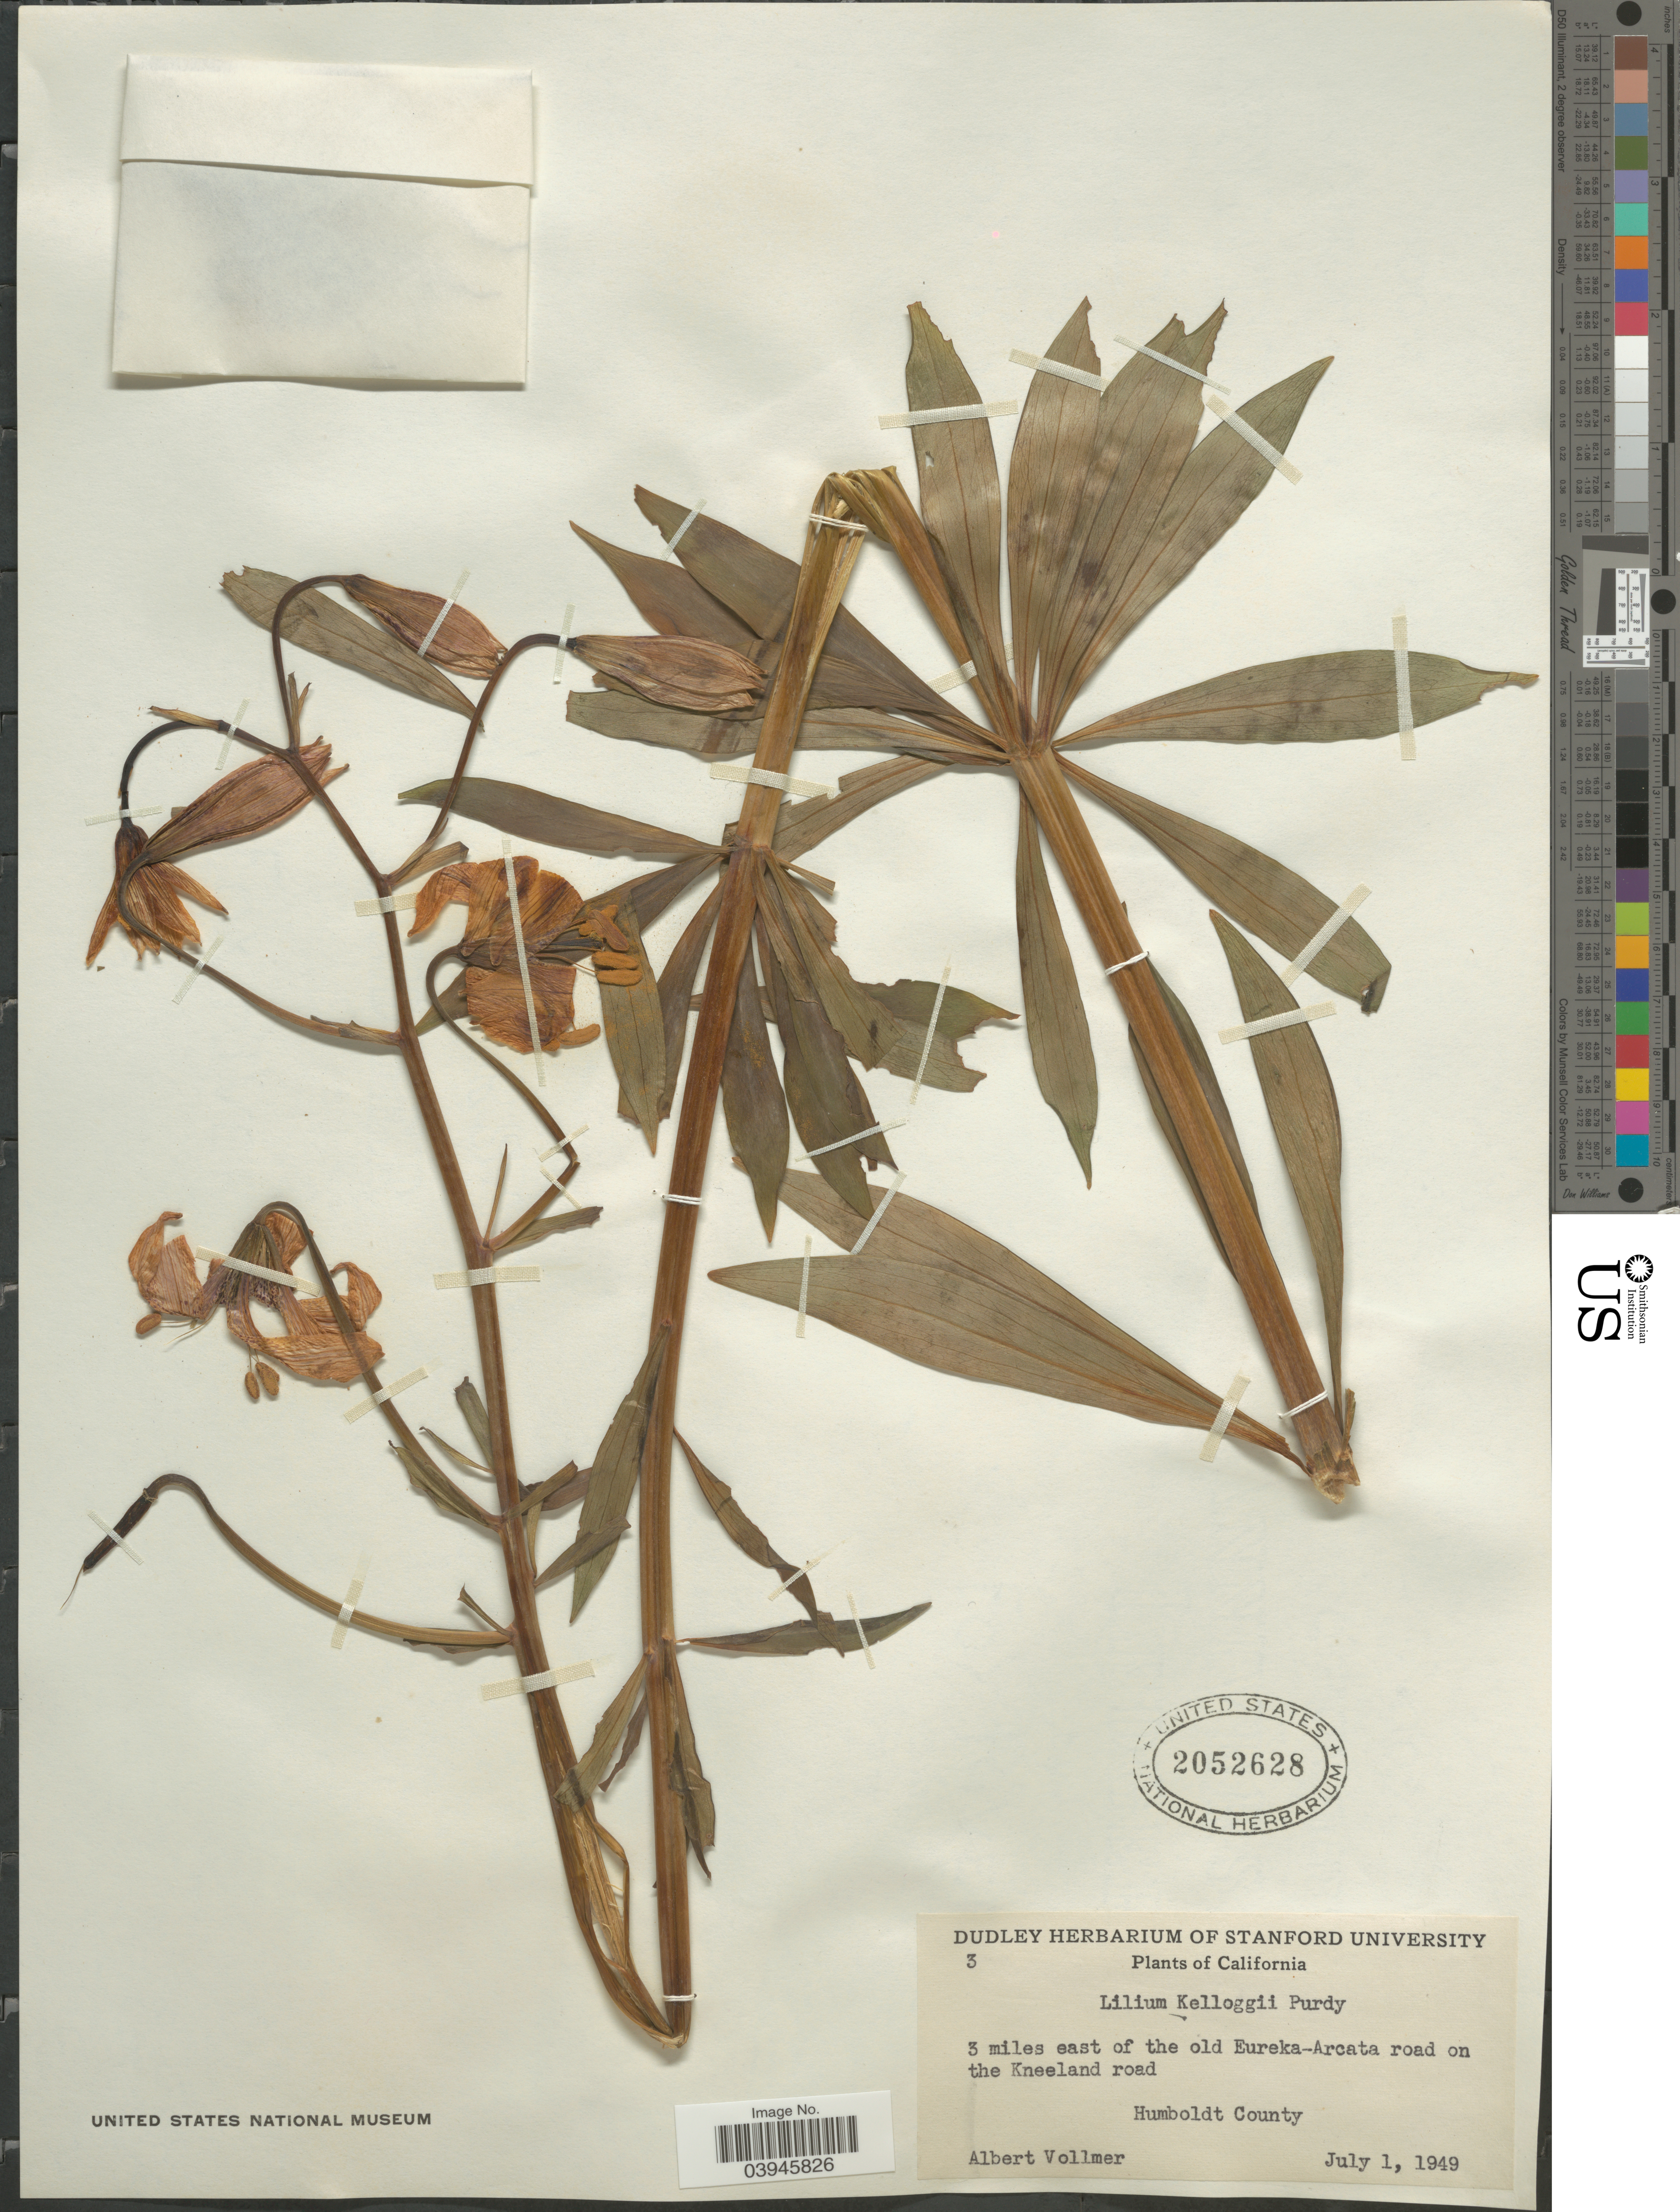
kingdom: Plantae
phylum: Tracheophyta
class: Liliopsida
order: Liliales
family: Liliaceae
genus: Lilium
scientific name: Lilium kelloggii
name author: Purdy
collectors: A. Vollmer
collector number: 3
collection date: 1949-07-01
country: United States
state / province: California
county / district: Humboldt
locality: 3 miles east of the old Eureka-Arcata road on the Kneeland road. Humboldt County.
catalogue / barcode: US 2052628